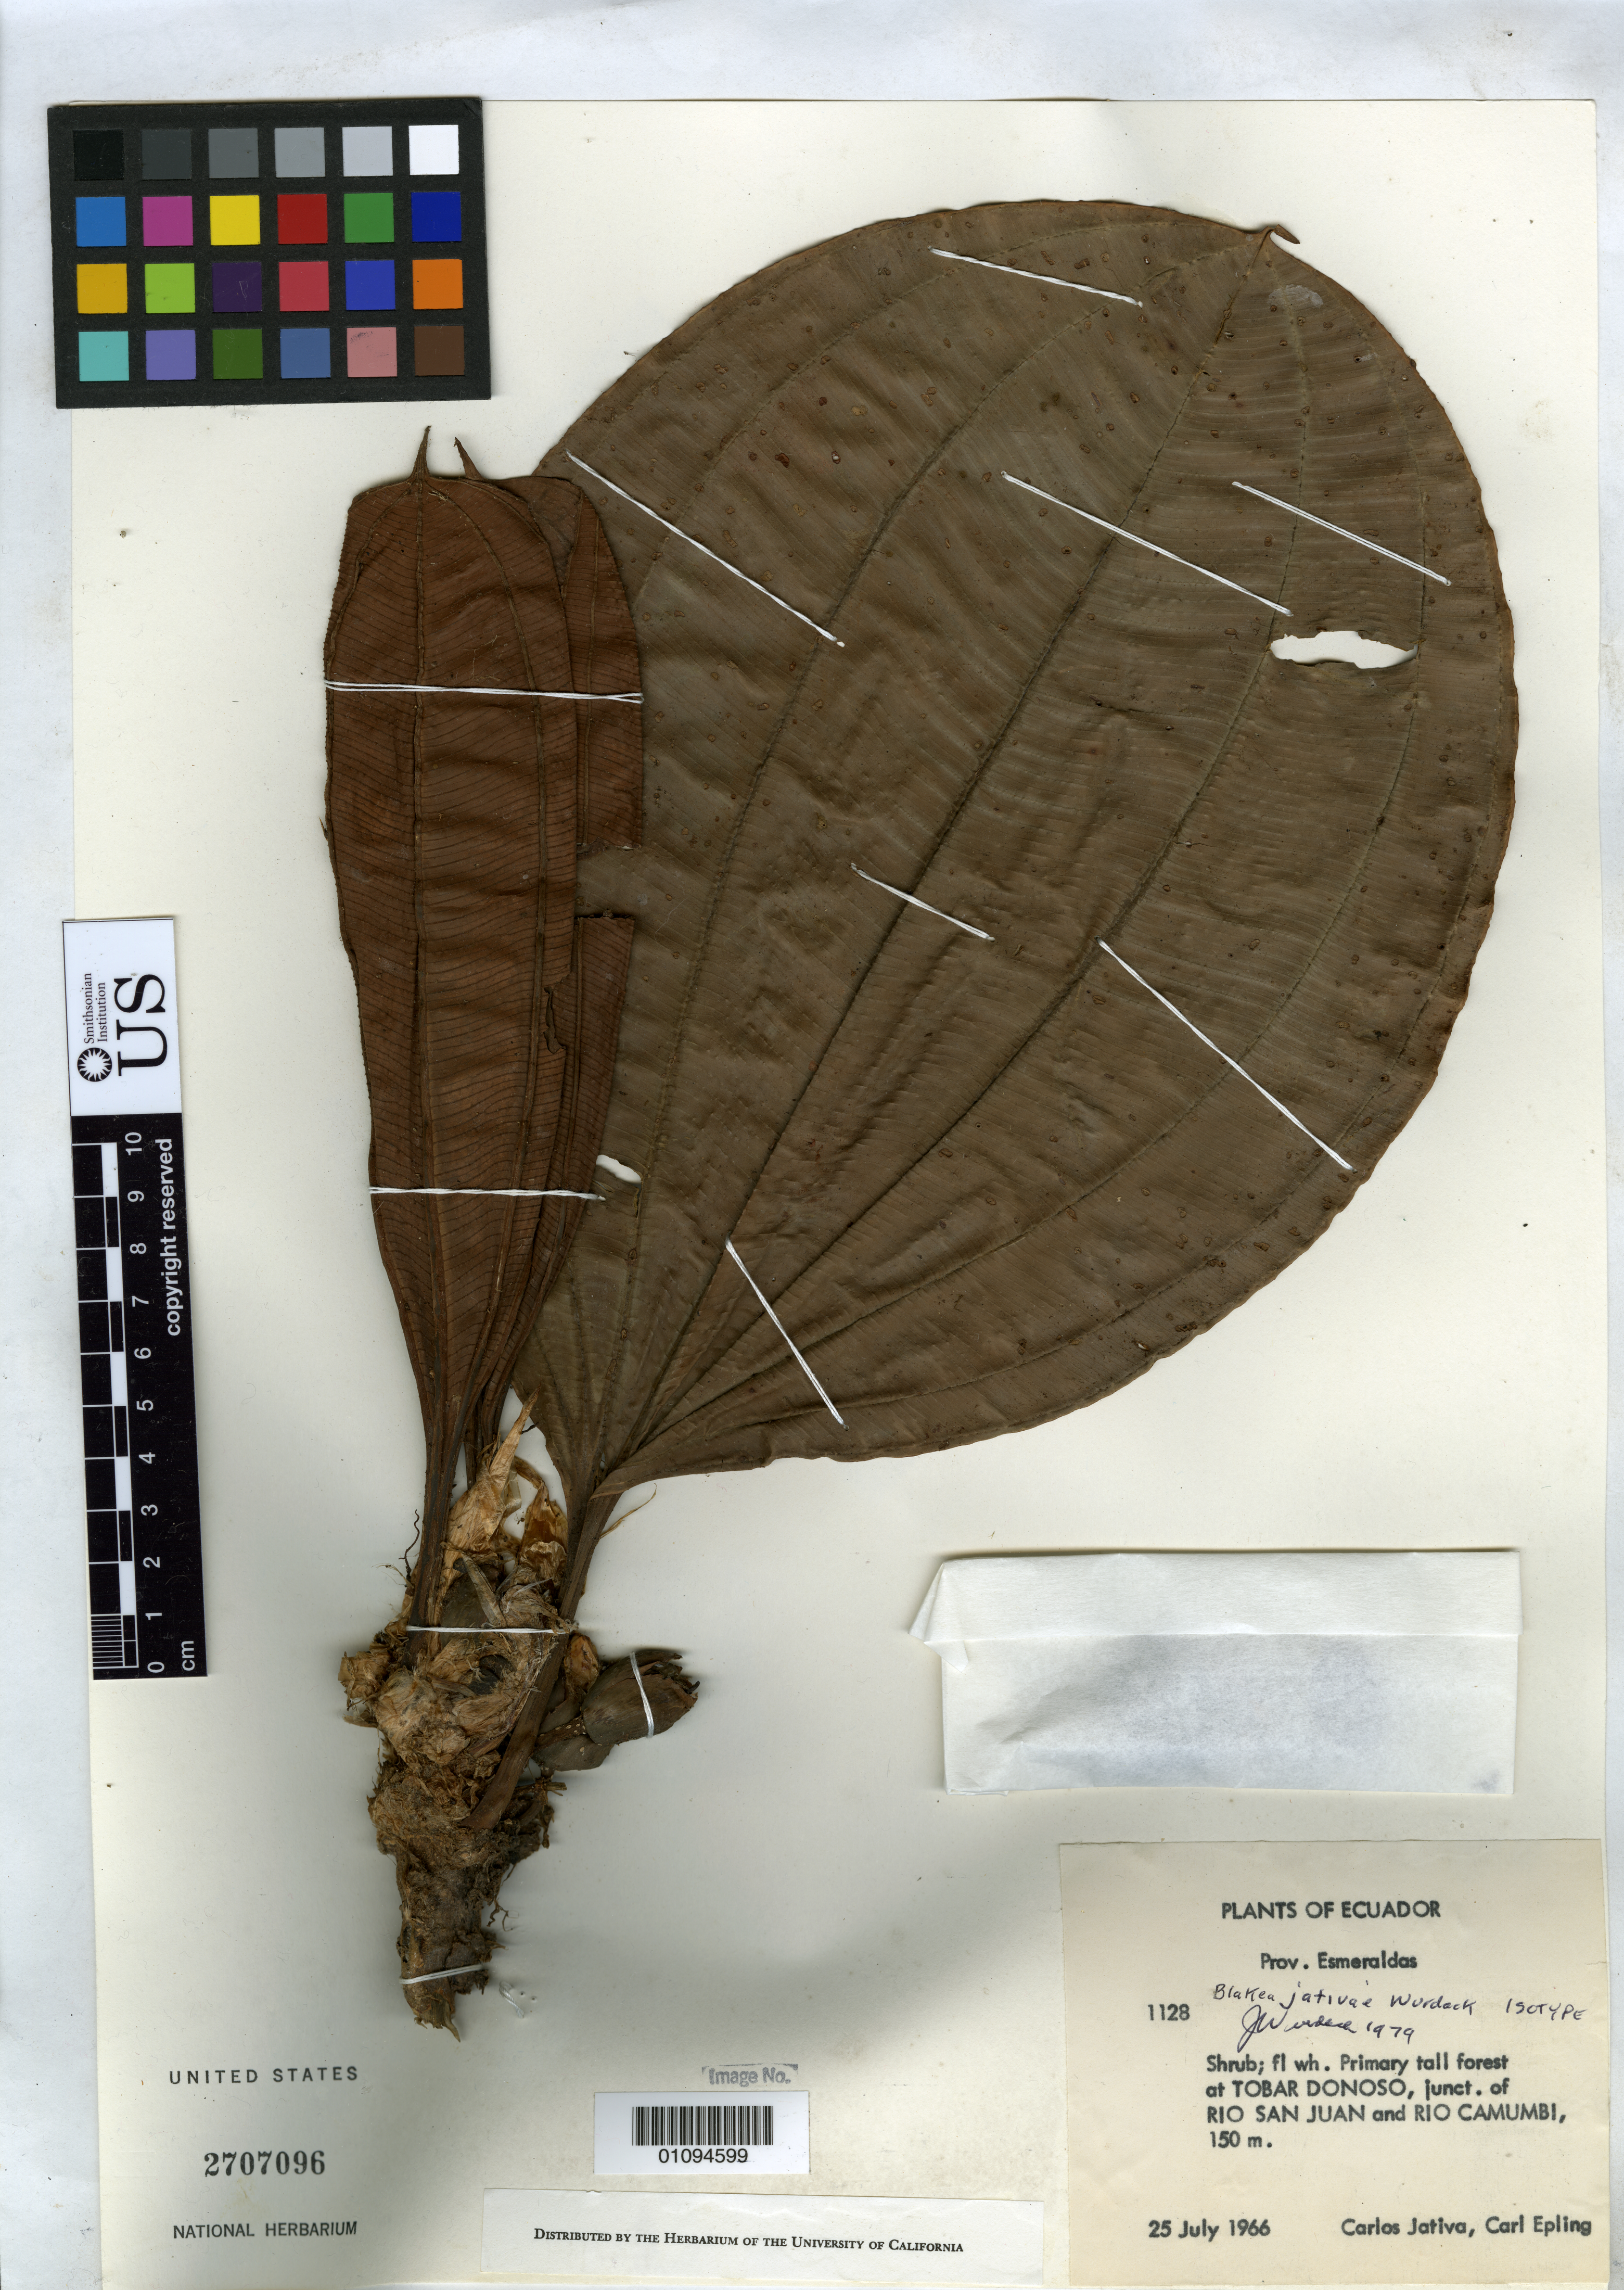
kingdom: Plantae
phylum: Tracheophyta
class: Magnoliopsida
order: Myrtales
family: Melastomataceae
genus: Blakea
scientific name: Blakea jativae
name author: Wurdack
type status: Isotype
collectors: C. D. Játiva & C. C. Epling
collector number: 1128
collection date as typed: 25 Jul 1966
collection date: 1966-07-25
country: Ecuador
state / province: Esmeraldas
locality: Near Tobar Donoso, junc. of Rio San Juan and Rio Camubi.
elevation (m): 150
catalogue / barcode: US 2707096